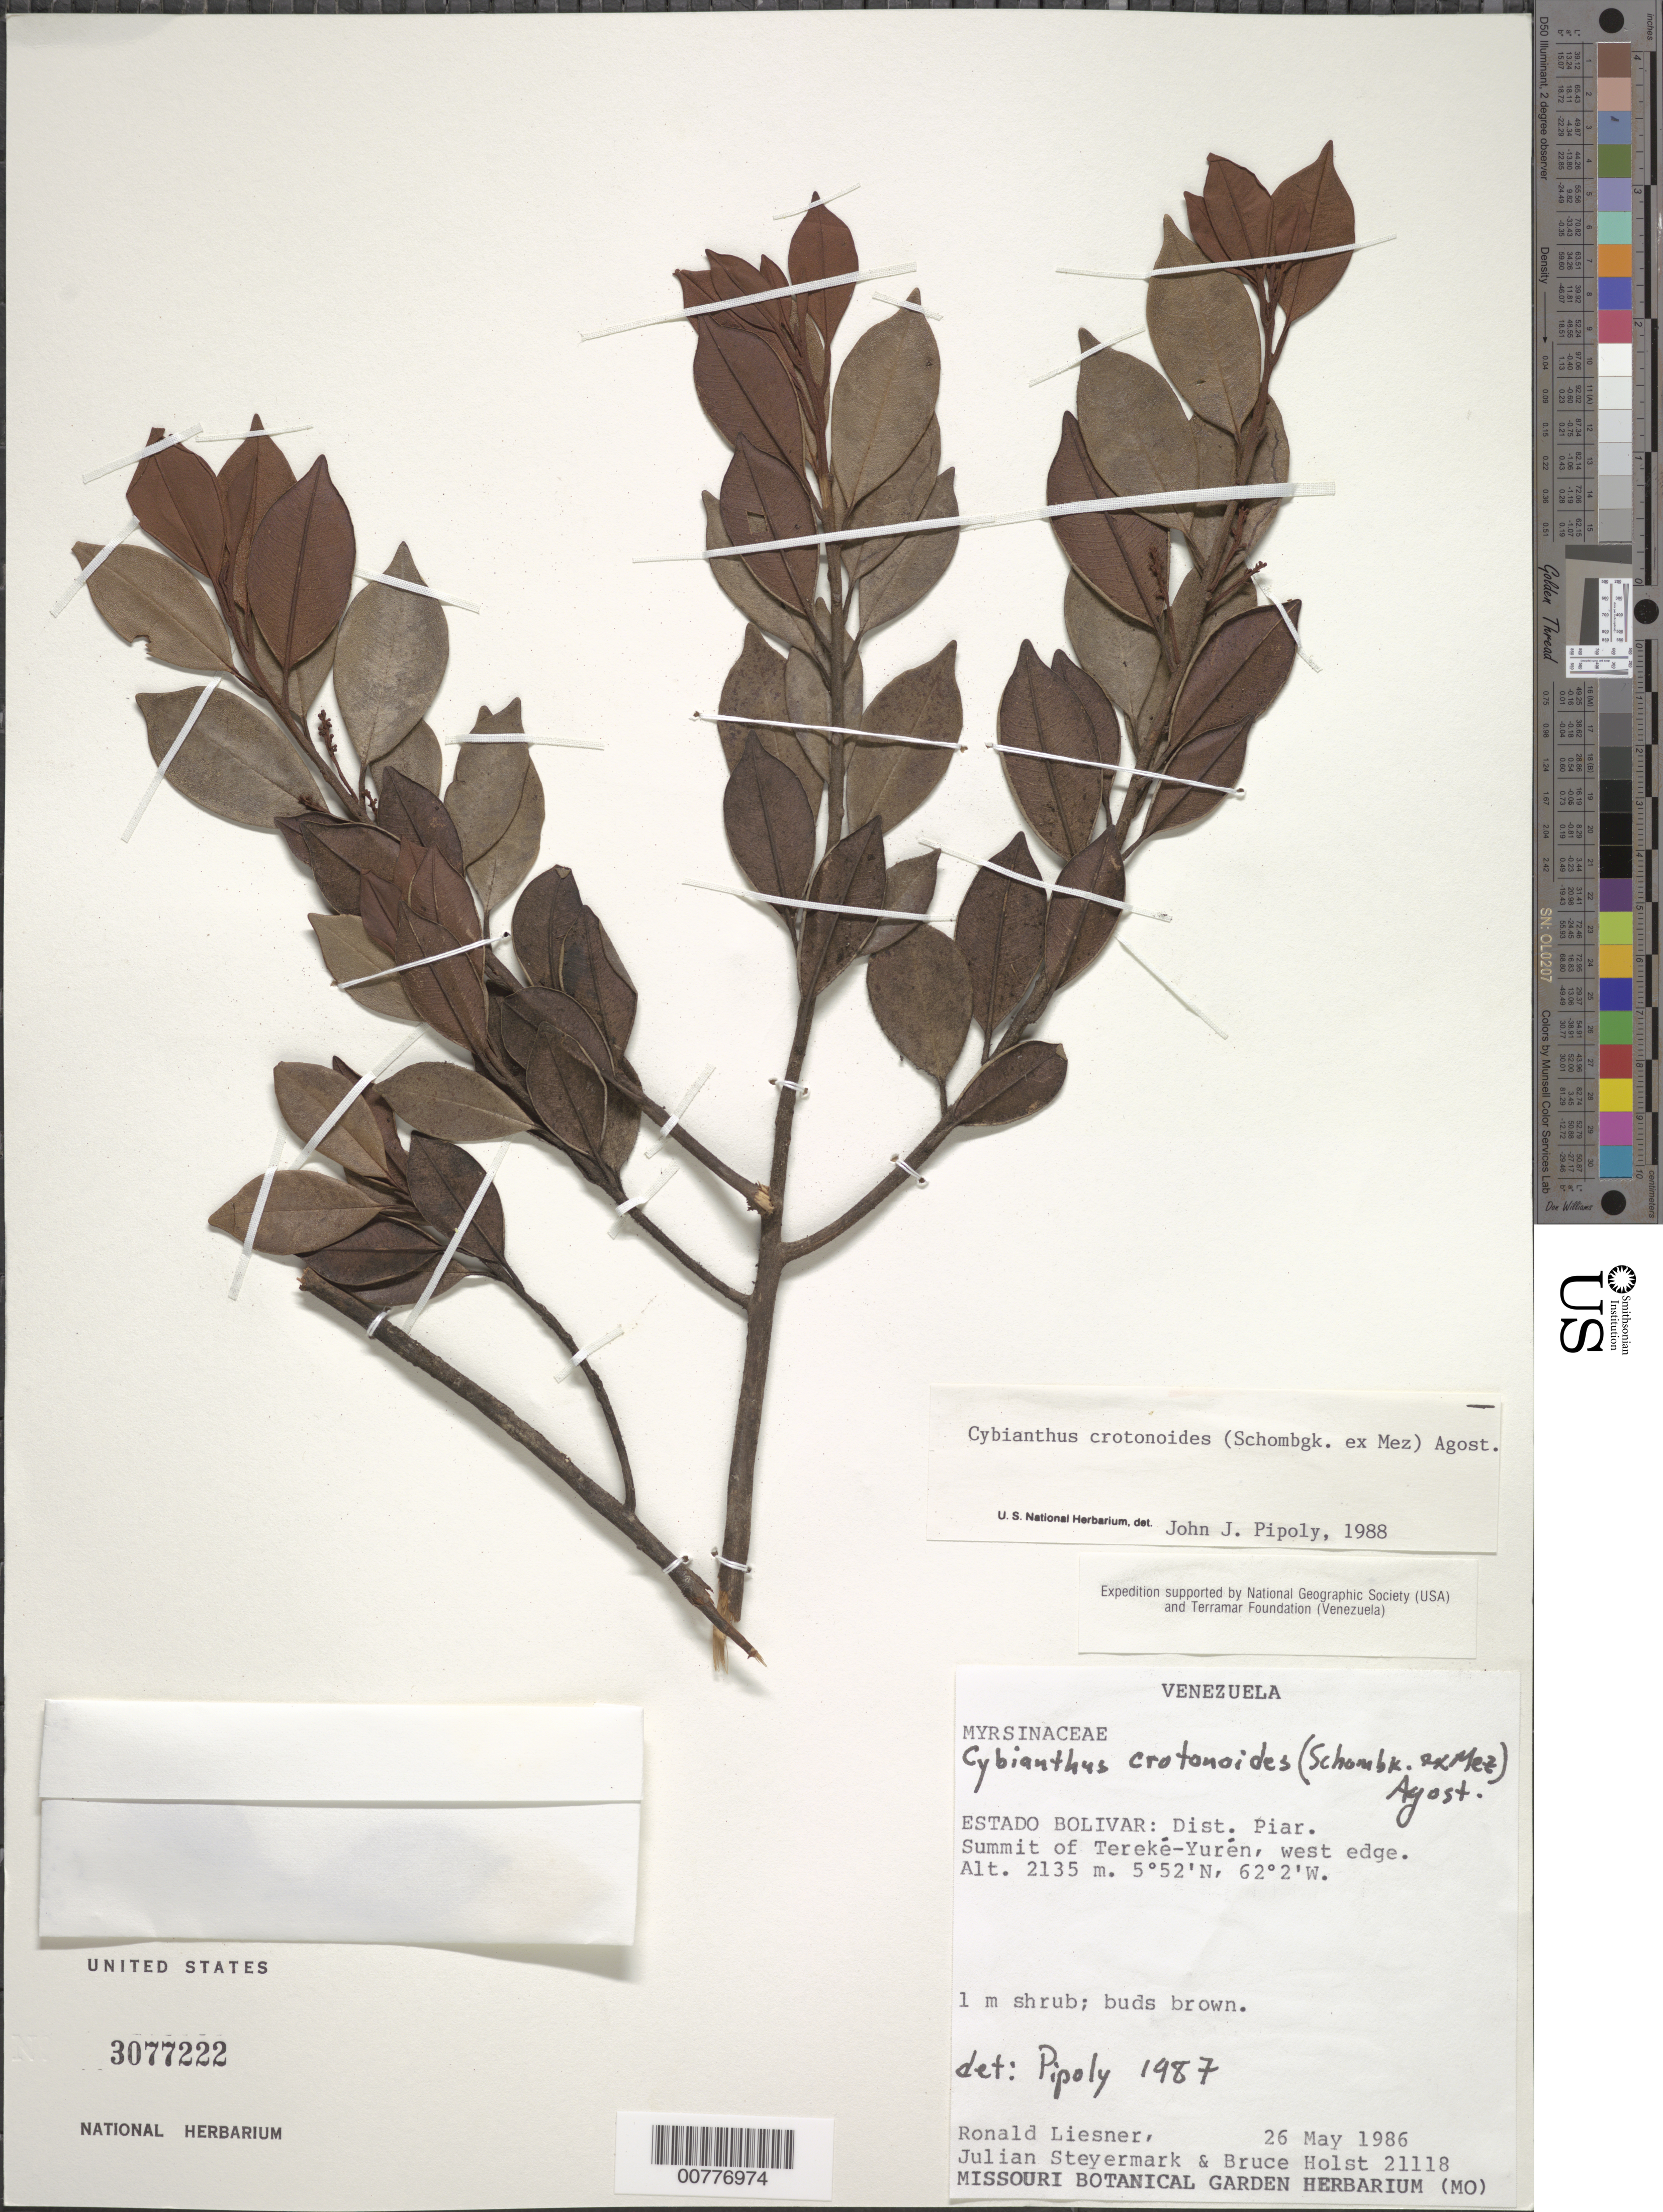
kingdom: Plantae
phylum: Tracheophyta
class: Magnoliopsida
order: Ericales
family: Primulaceae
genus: Cybianthus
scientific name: Cybianthus crotonoides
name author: (M.R. Schomb. ex Mez) G. Agostini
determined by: Pipoly, J. J., III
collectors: R. L. Liesner, J. Steyermark & B. Holst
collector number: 21118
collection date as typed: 26-May-86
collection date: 1986-05-26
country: Venezuela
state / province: Bolívar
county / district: Piar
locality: Tereké-Yurén summit, west edge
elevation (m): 2135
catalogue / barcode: US 3077222